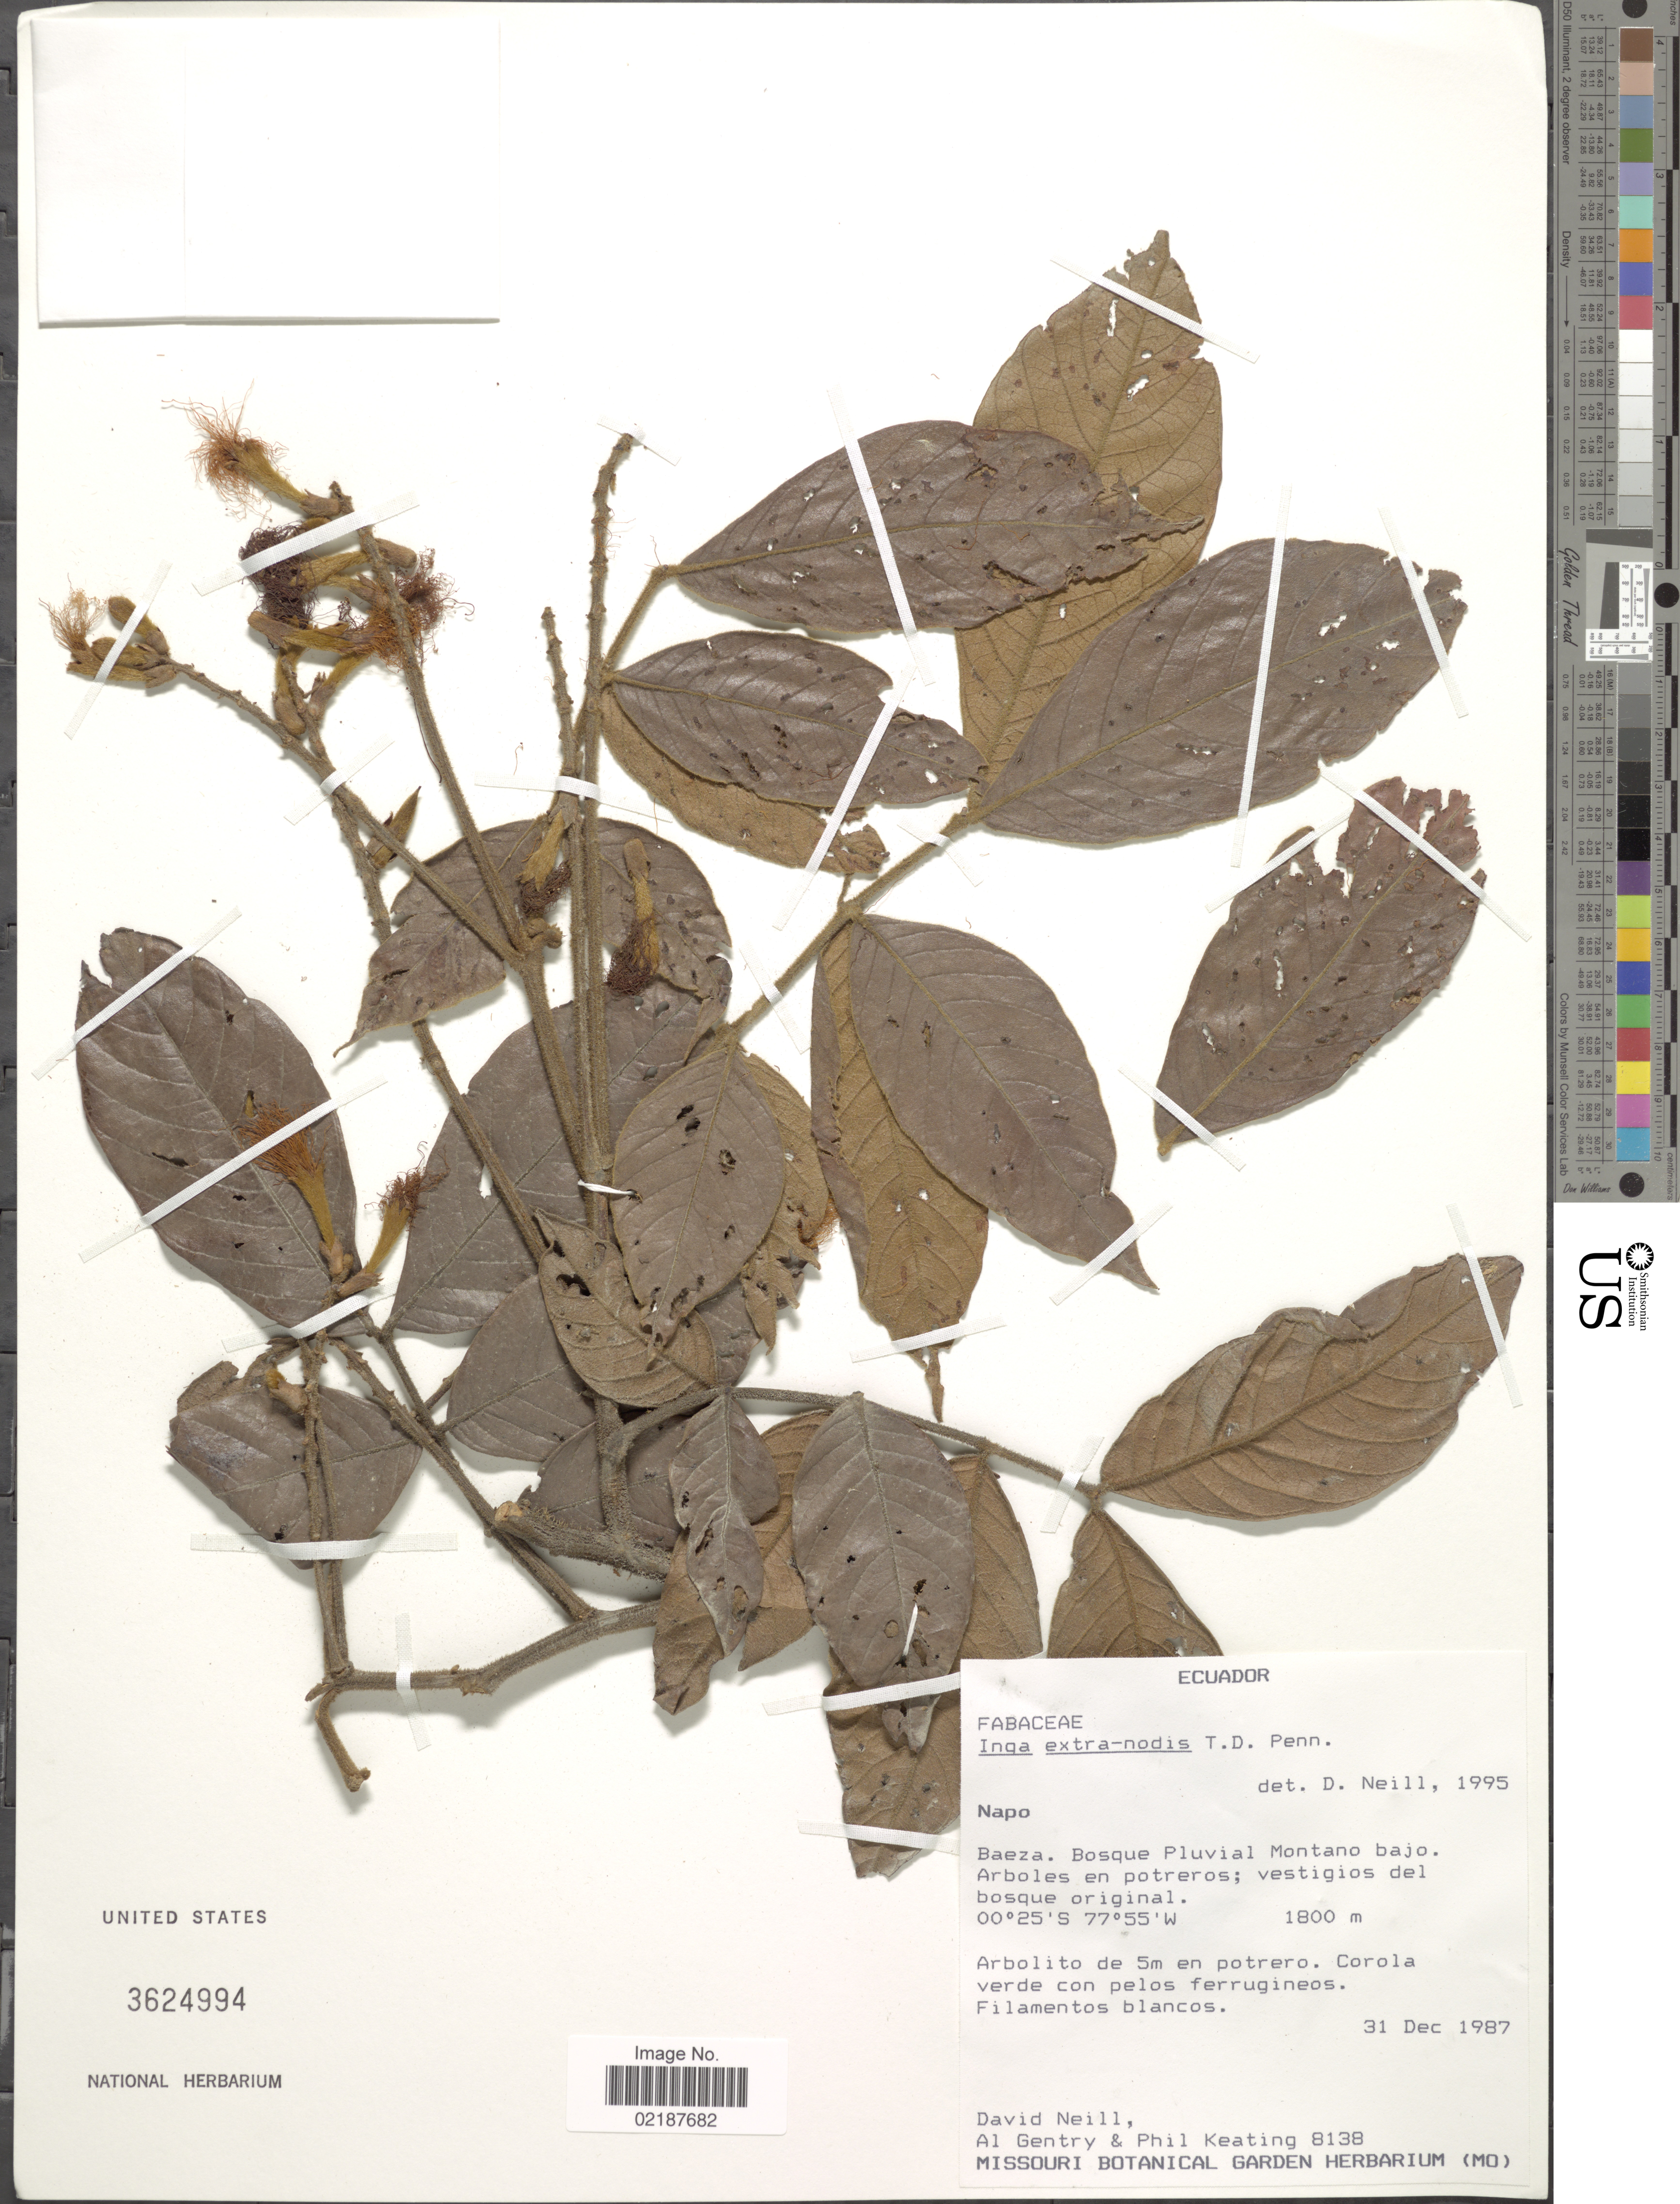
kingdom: Plantae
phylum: Tracheophyta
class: Magnoliopsida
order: Fabales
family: Fabaceae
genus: Inga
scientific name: Inga extra-nodis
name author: T.D. Penn.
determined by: Neill, D.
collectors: D. Neill, A. H. Gentry & P. Keating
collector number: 8138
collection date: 1987-12-31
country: Ecuador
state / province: Napo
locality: Baeza, Bosque Pluvial, Montano bajo, Arboles en potreros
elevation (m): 1800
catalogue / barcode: US 3624994